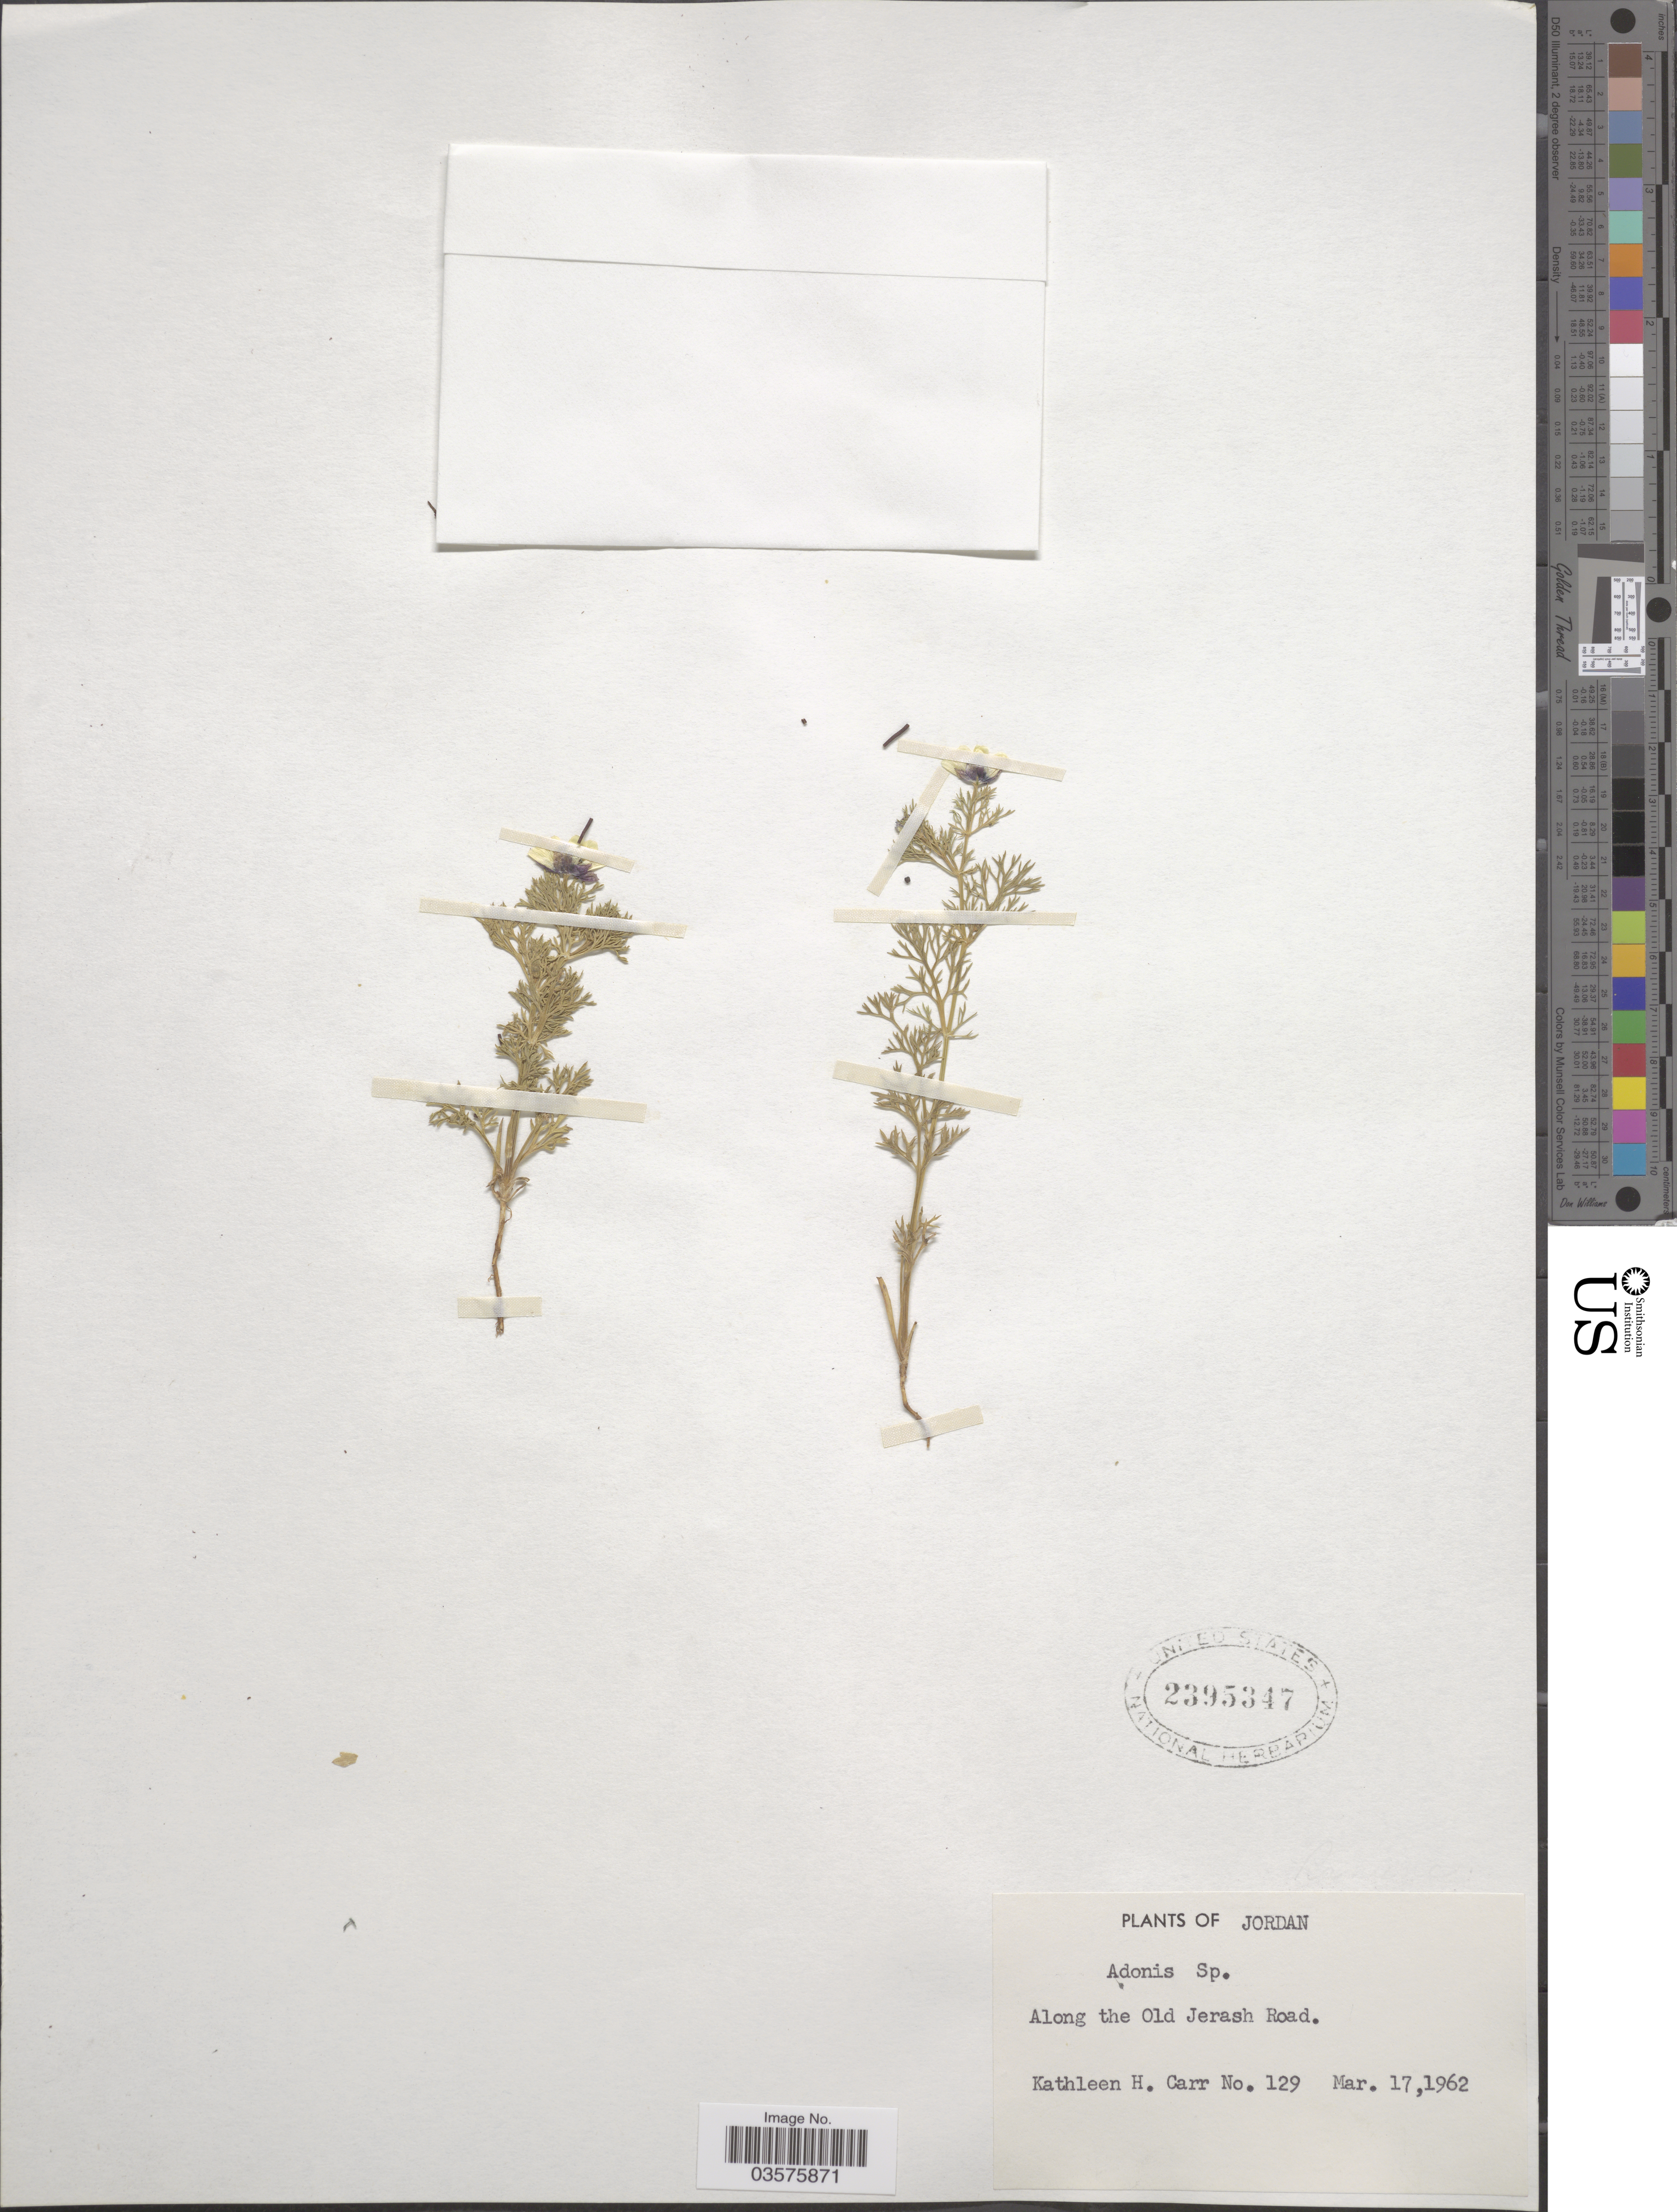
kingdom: Plantae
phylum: Tracheophyta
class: Magnoliopsida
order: Ranunculales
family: Ranunculaceae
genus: Adonis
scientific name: Adonis sp.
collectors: K. Carr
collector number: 129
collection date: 1962-03-17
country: Jordan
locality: Along the Old Jerash Road.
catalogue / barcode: US 2395347